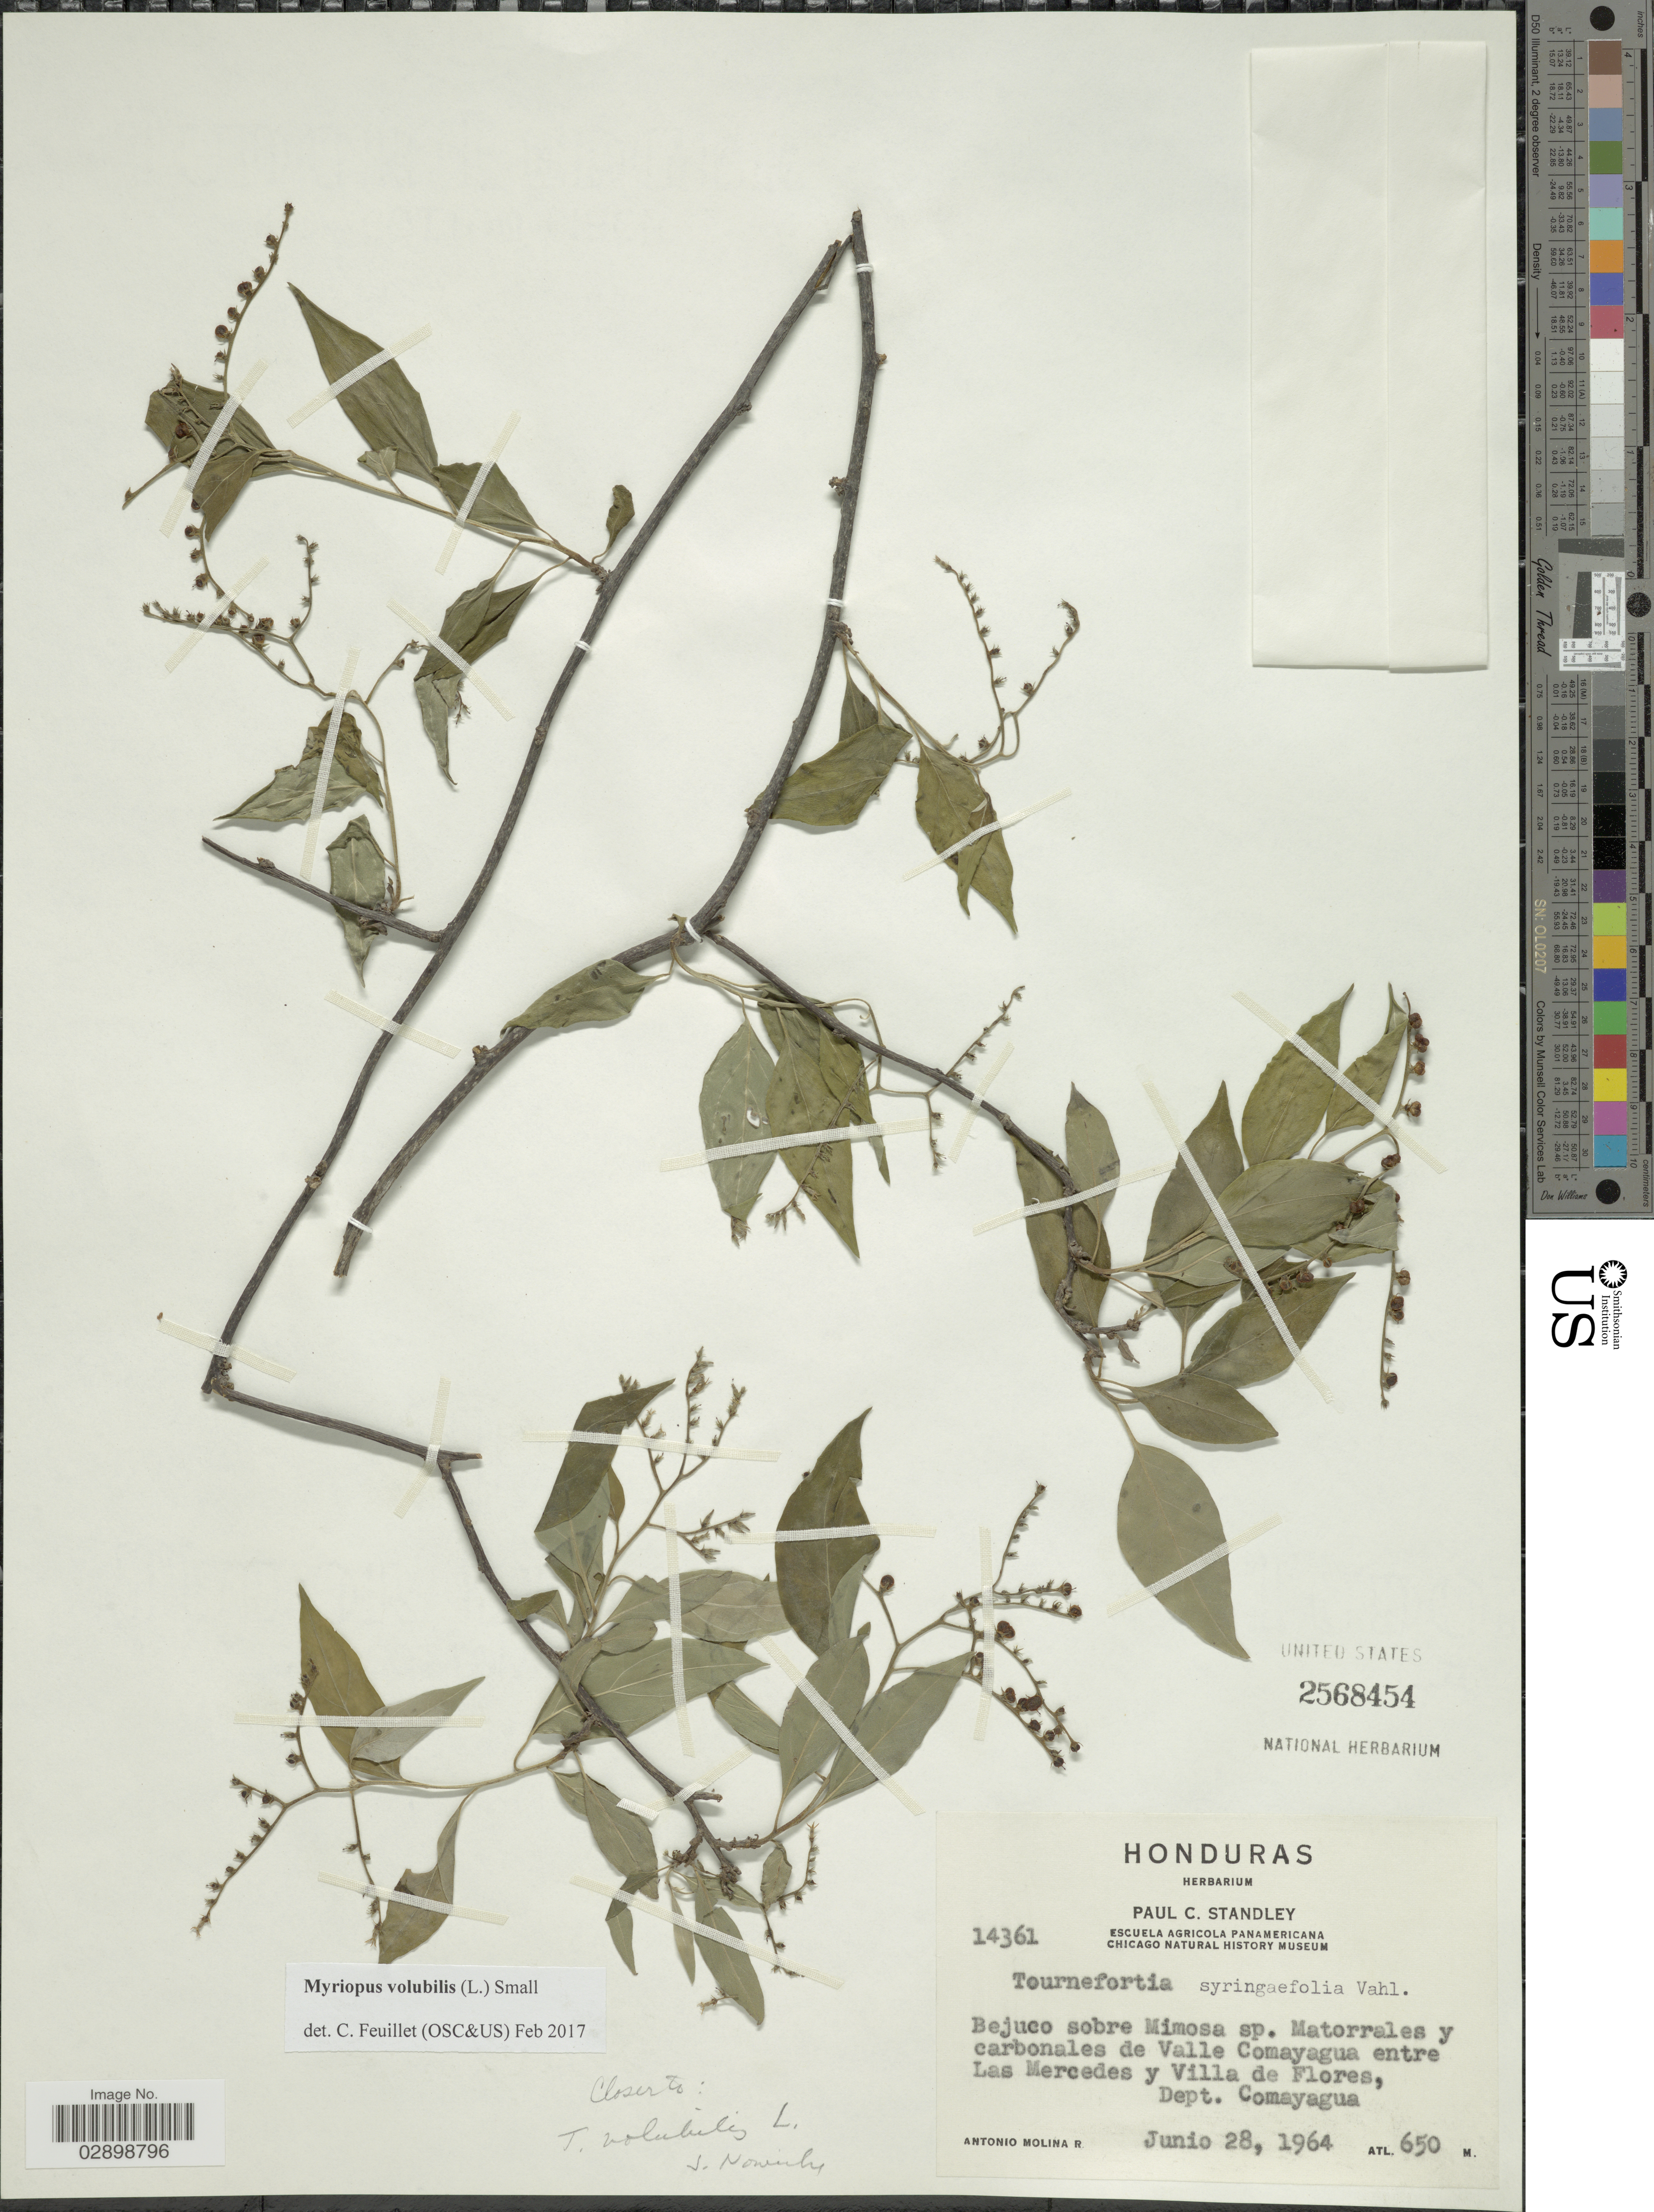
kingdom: Plantae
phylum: Tracheophyta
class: Magnoliopsida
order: Boraginales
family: Heliotropiaceae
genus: Myriopus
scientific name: Myriopus volubilis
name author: (L.) Small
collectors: A. Molina R.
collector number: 14361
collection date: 1964-06-28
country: Honduras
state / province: Comayagua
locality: Bejuco sobre Mimosa sp. Matorrales y carbonales de Valle Comayagua entre Las Mercedes y Villa de Flores, Dept. Comayagua.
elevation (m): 650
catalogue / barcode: US 2568454